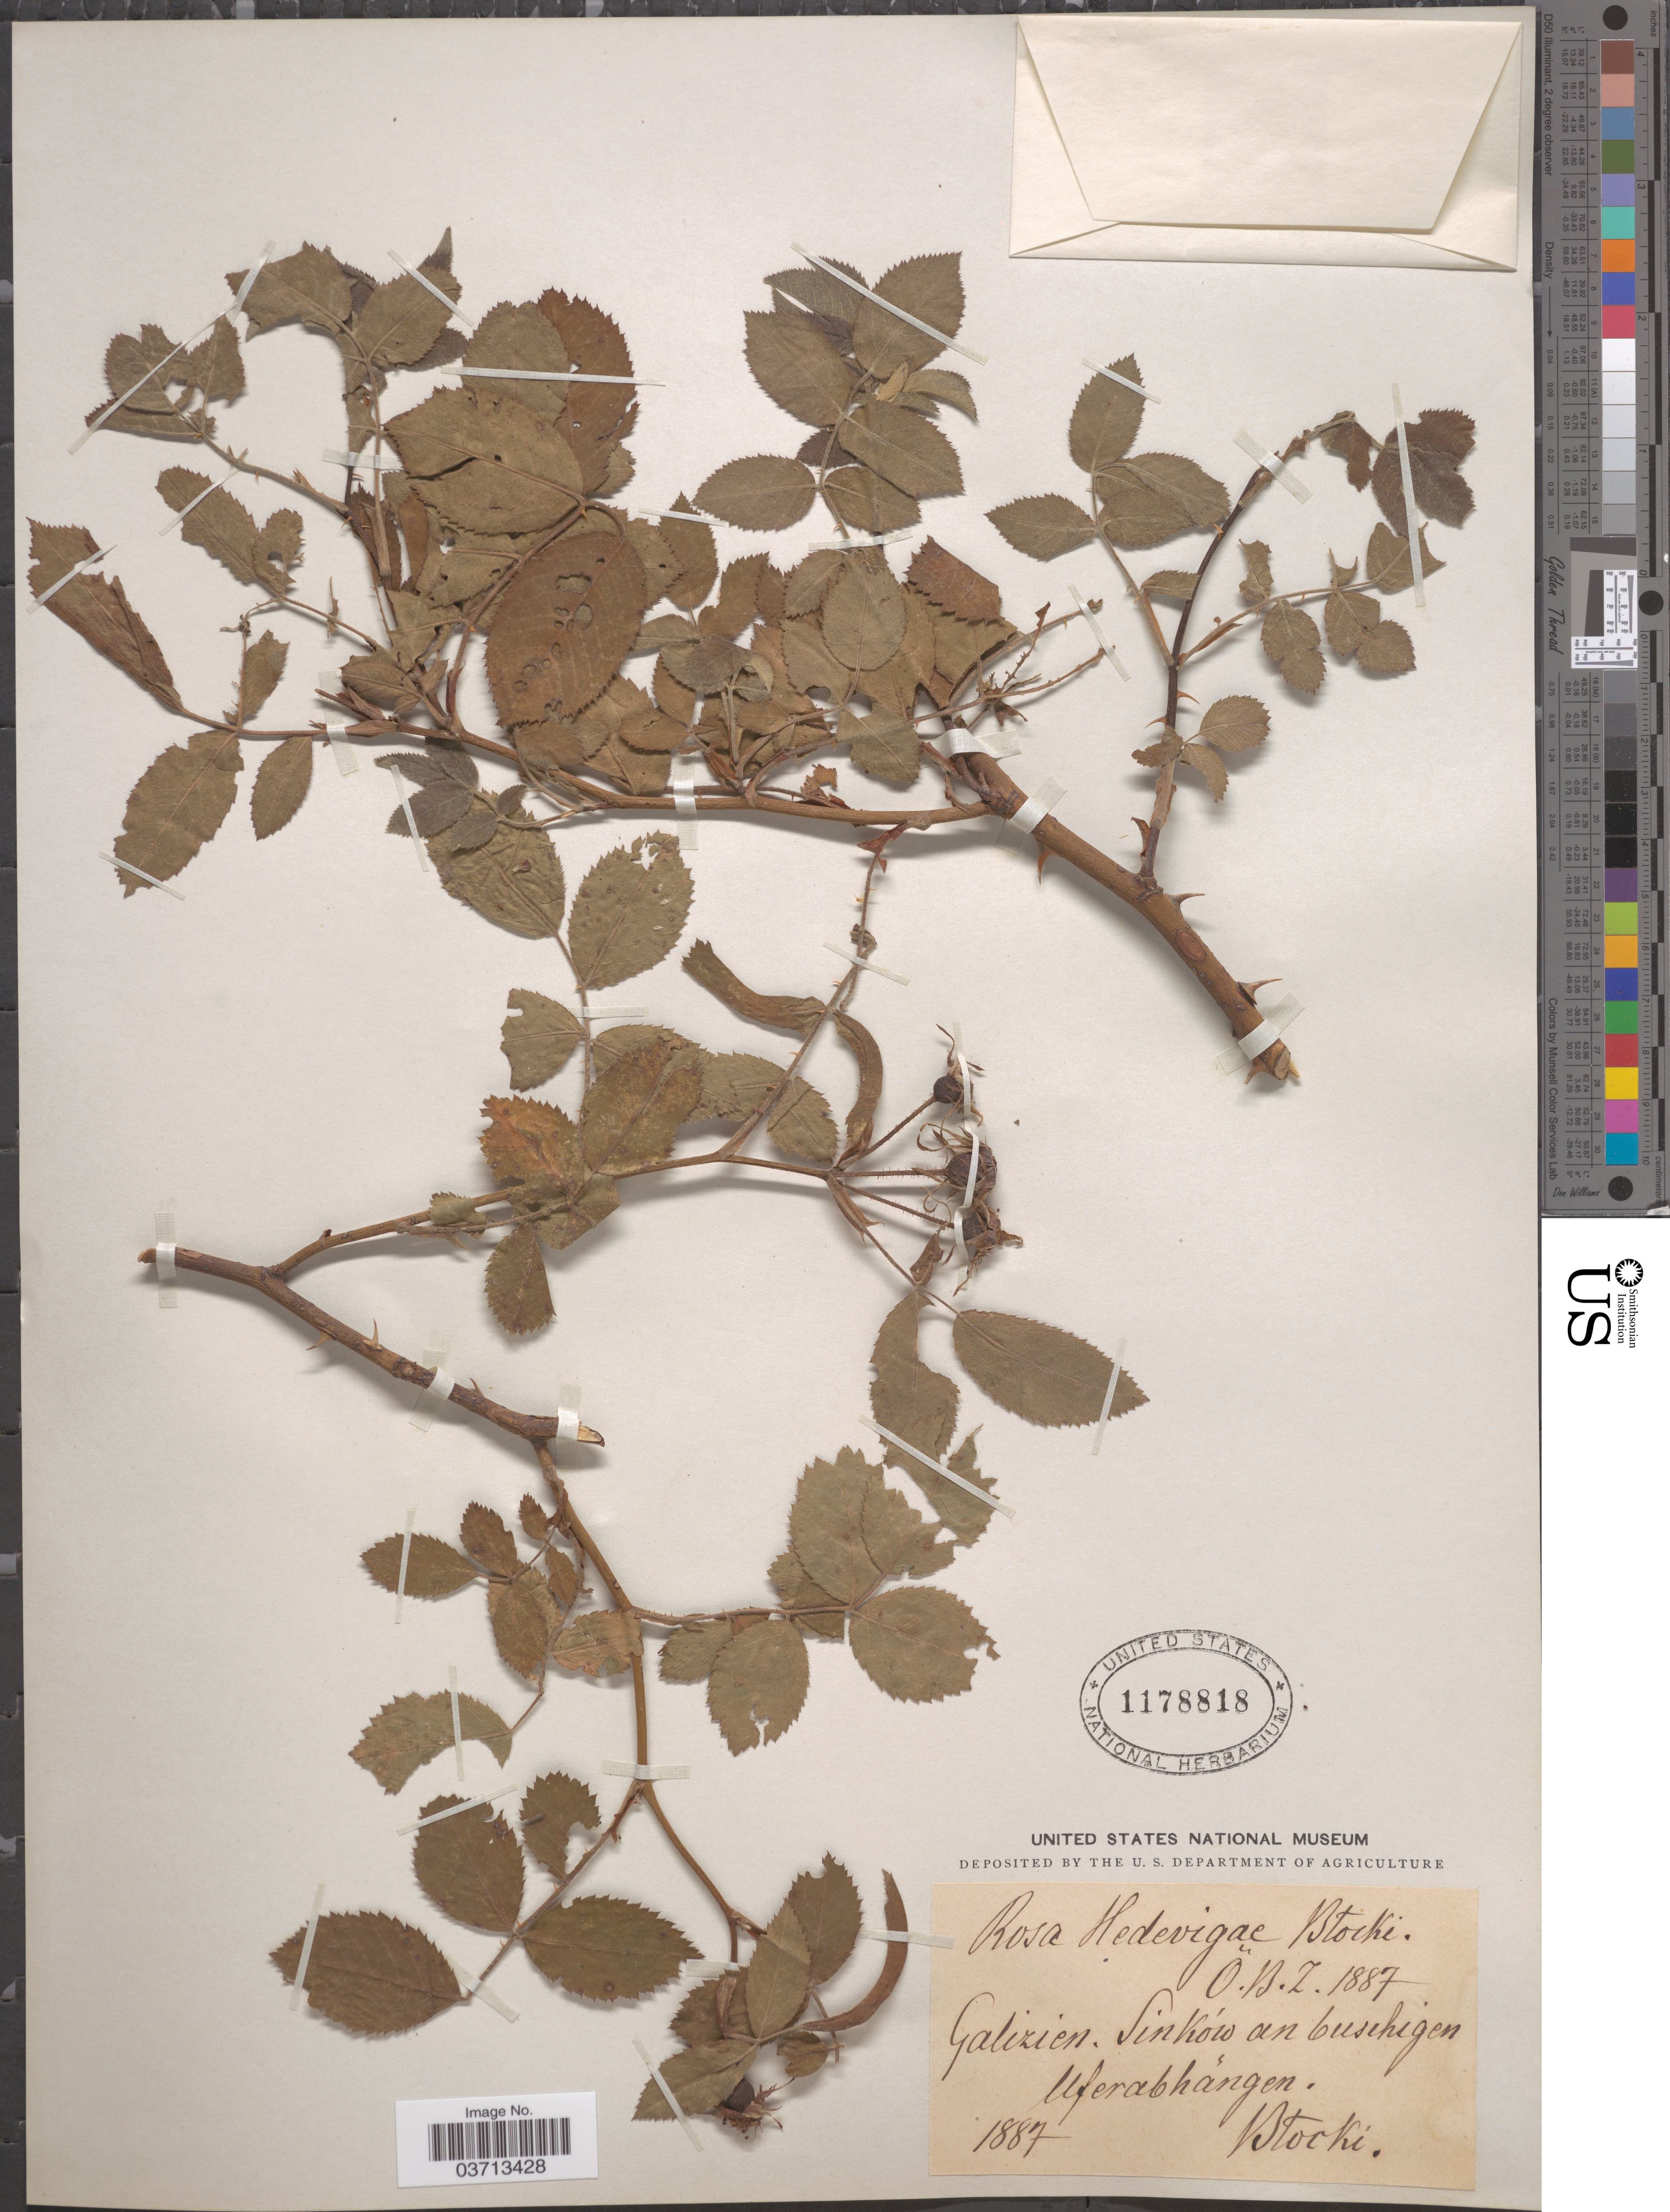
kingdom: Plantae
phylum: Tracheophyta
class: Magnoliopsida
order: Rosales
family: Rosaceae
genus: Rosa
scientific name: Rosa hedevigae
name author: Blocki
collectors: Blocki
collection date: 1887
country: Ukraine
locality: Galizien. Sinków an busehigen Uferabhángen.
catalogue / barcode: US 1178818